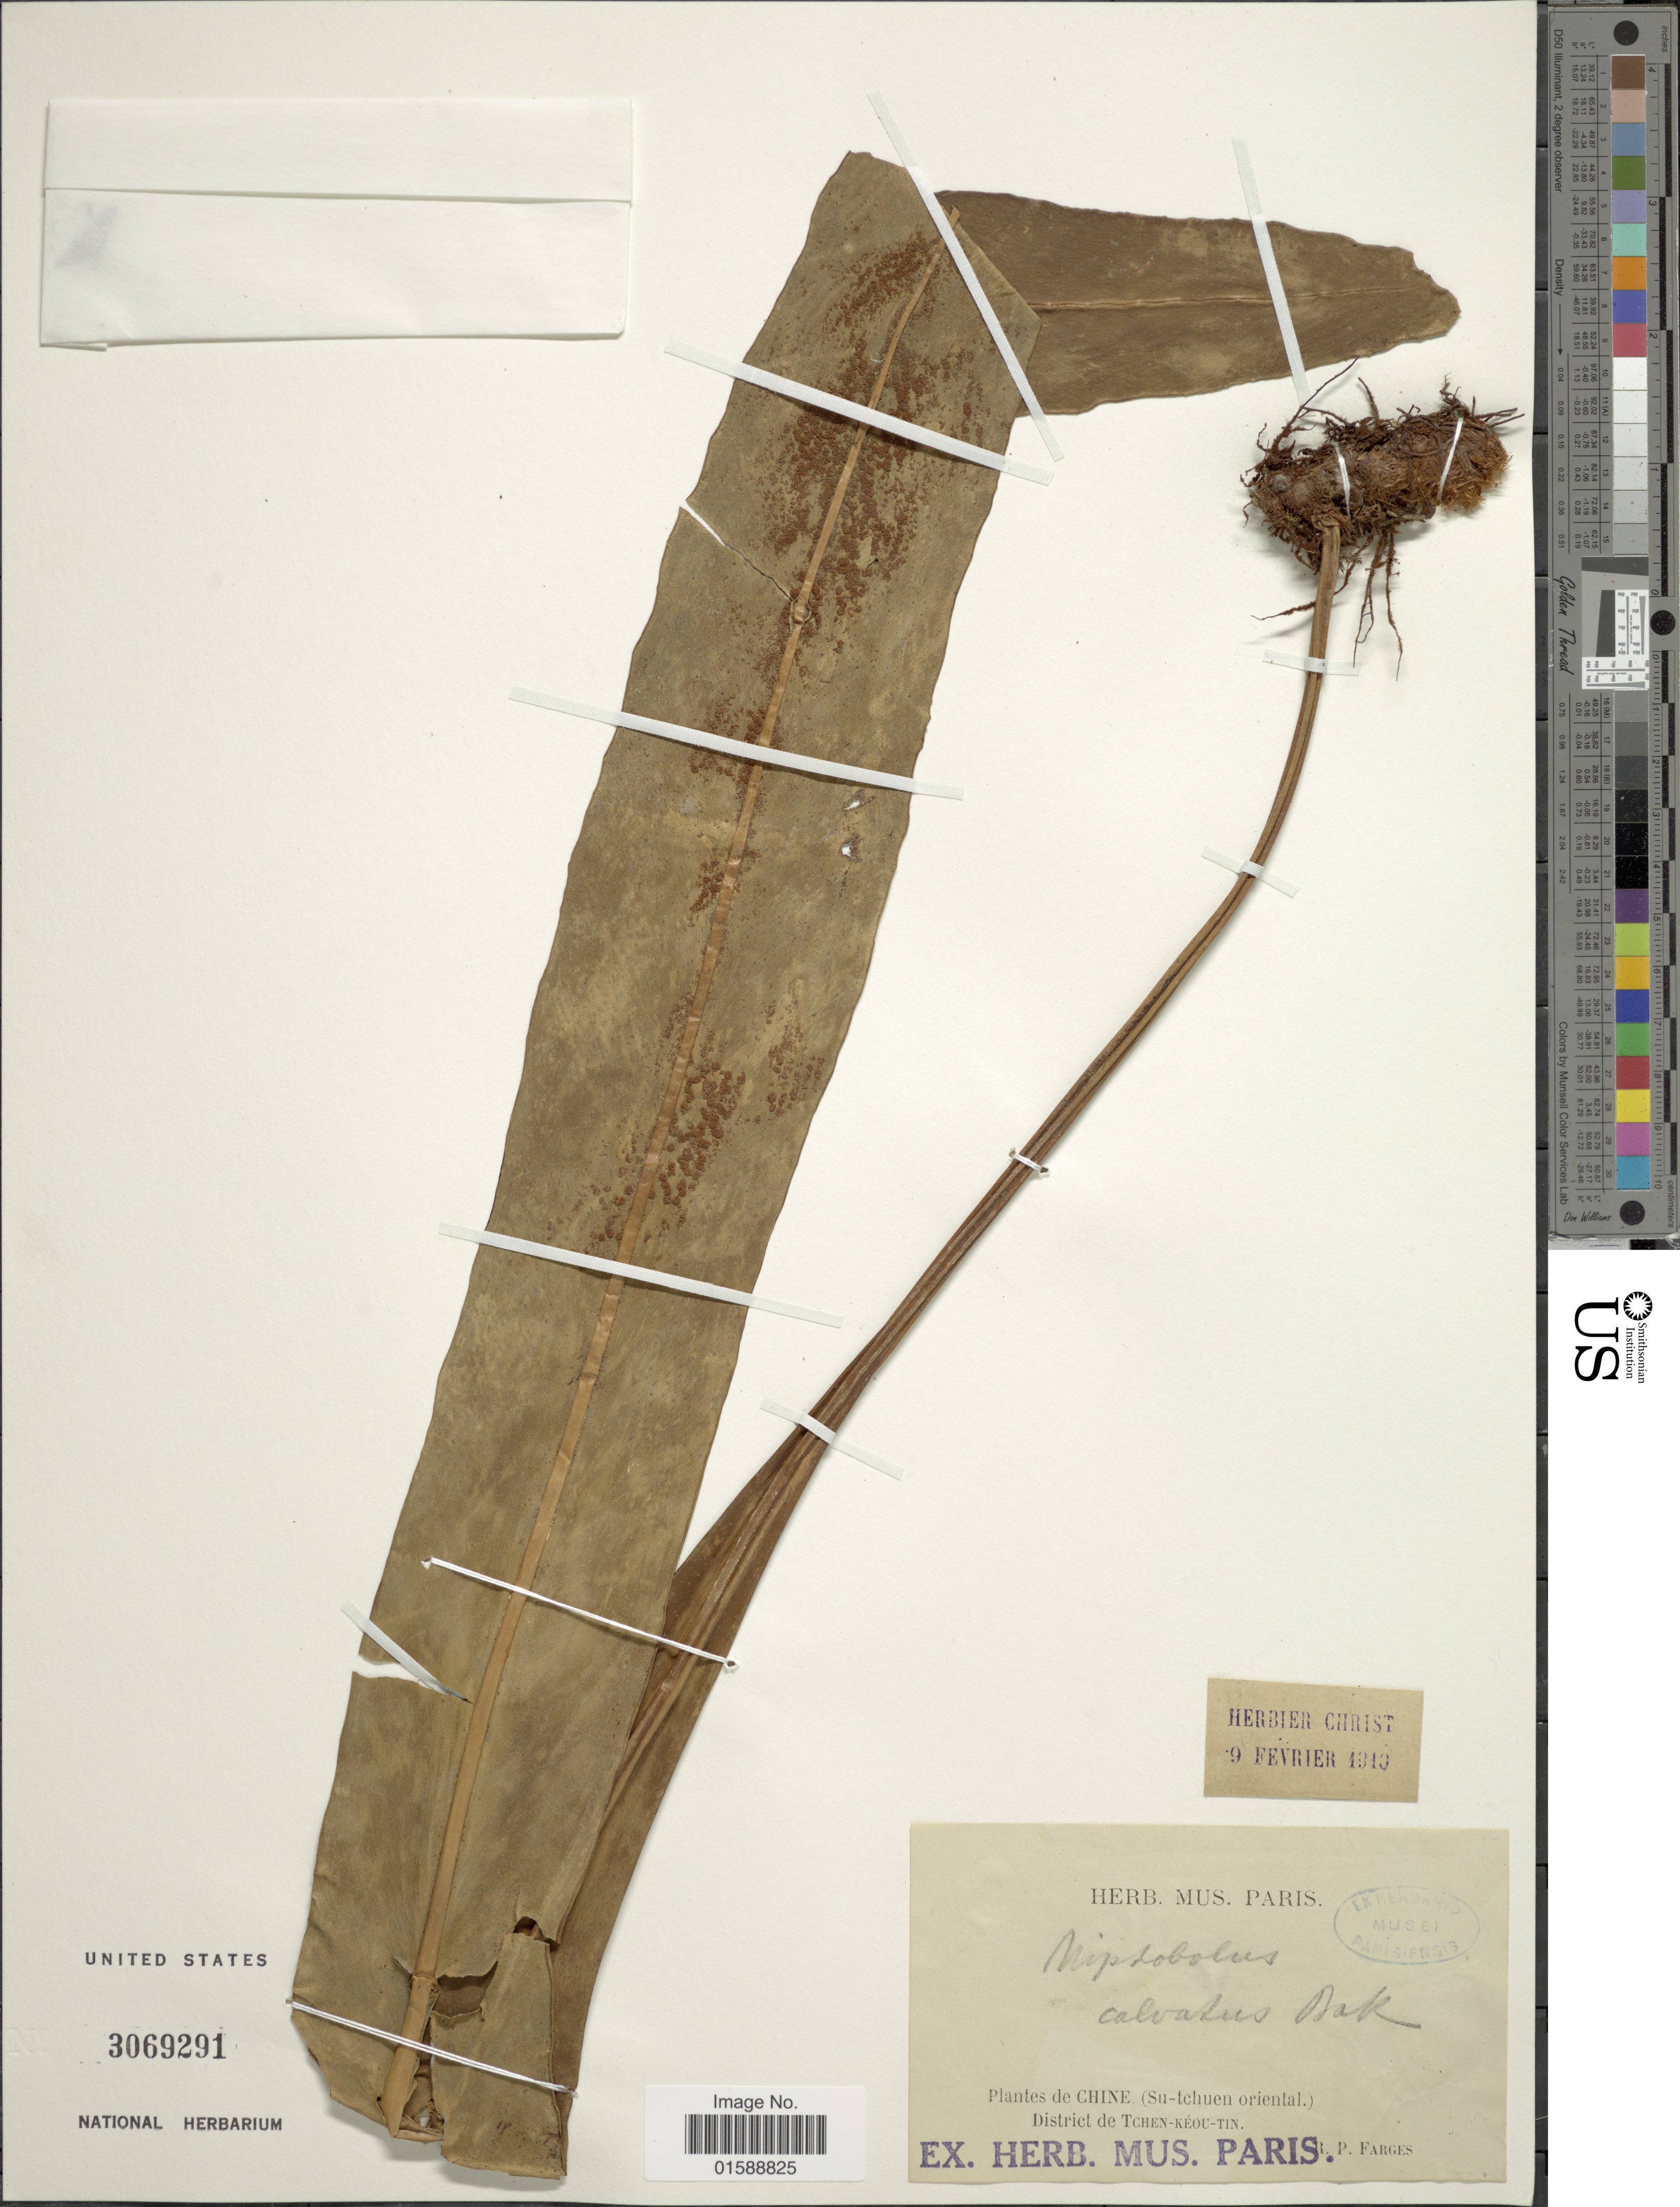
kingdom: Plantae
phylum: Tracheophyta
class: Polypodiopsida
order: Polypodiales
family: Polypodiaceae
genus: Pyrrosia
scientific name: Pyrrosia calvata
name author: (Baker) Ching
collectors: R. Farges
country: China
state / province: Sichuan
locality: Su-tchuen oriental. District de Tchen-Kéou-Tin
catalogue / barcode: US 3069291